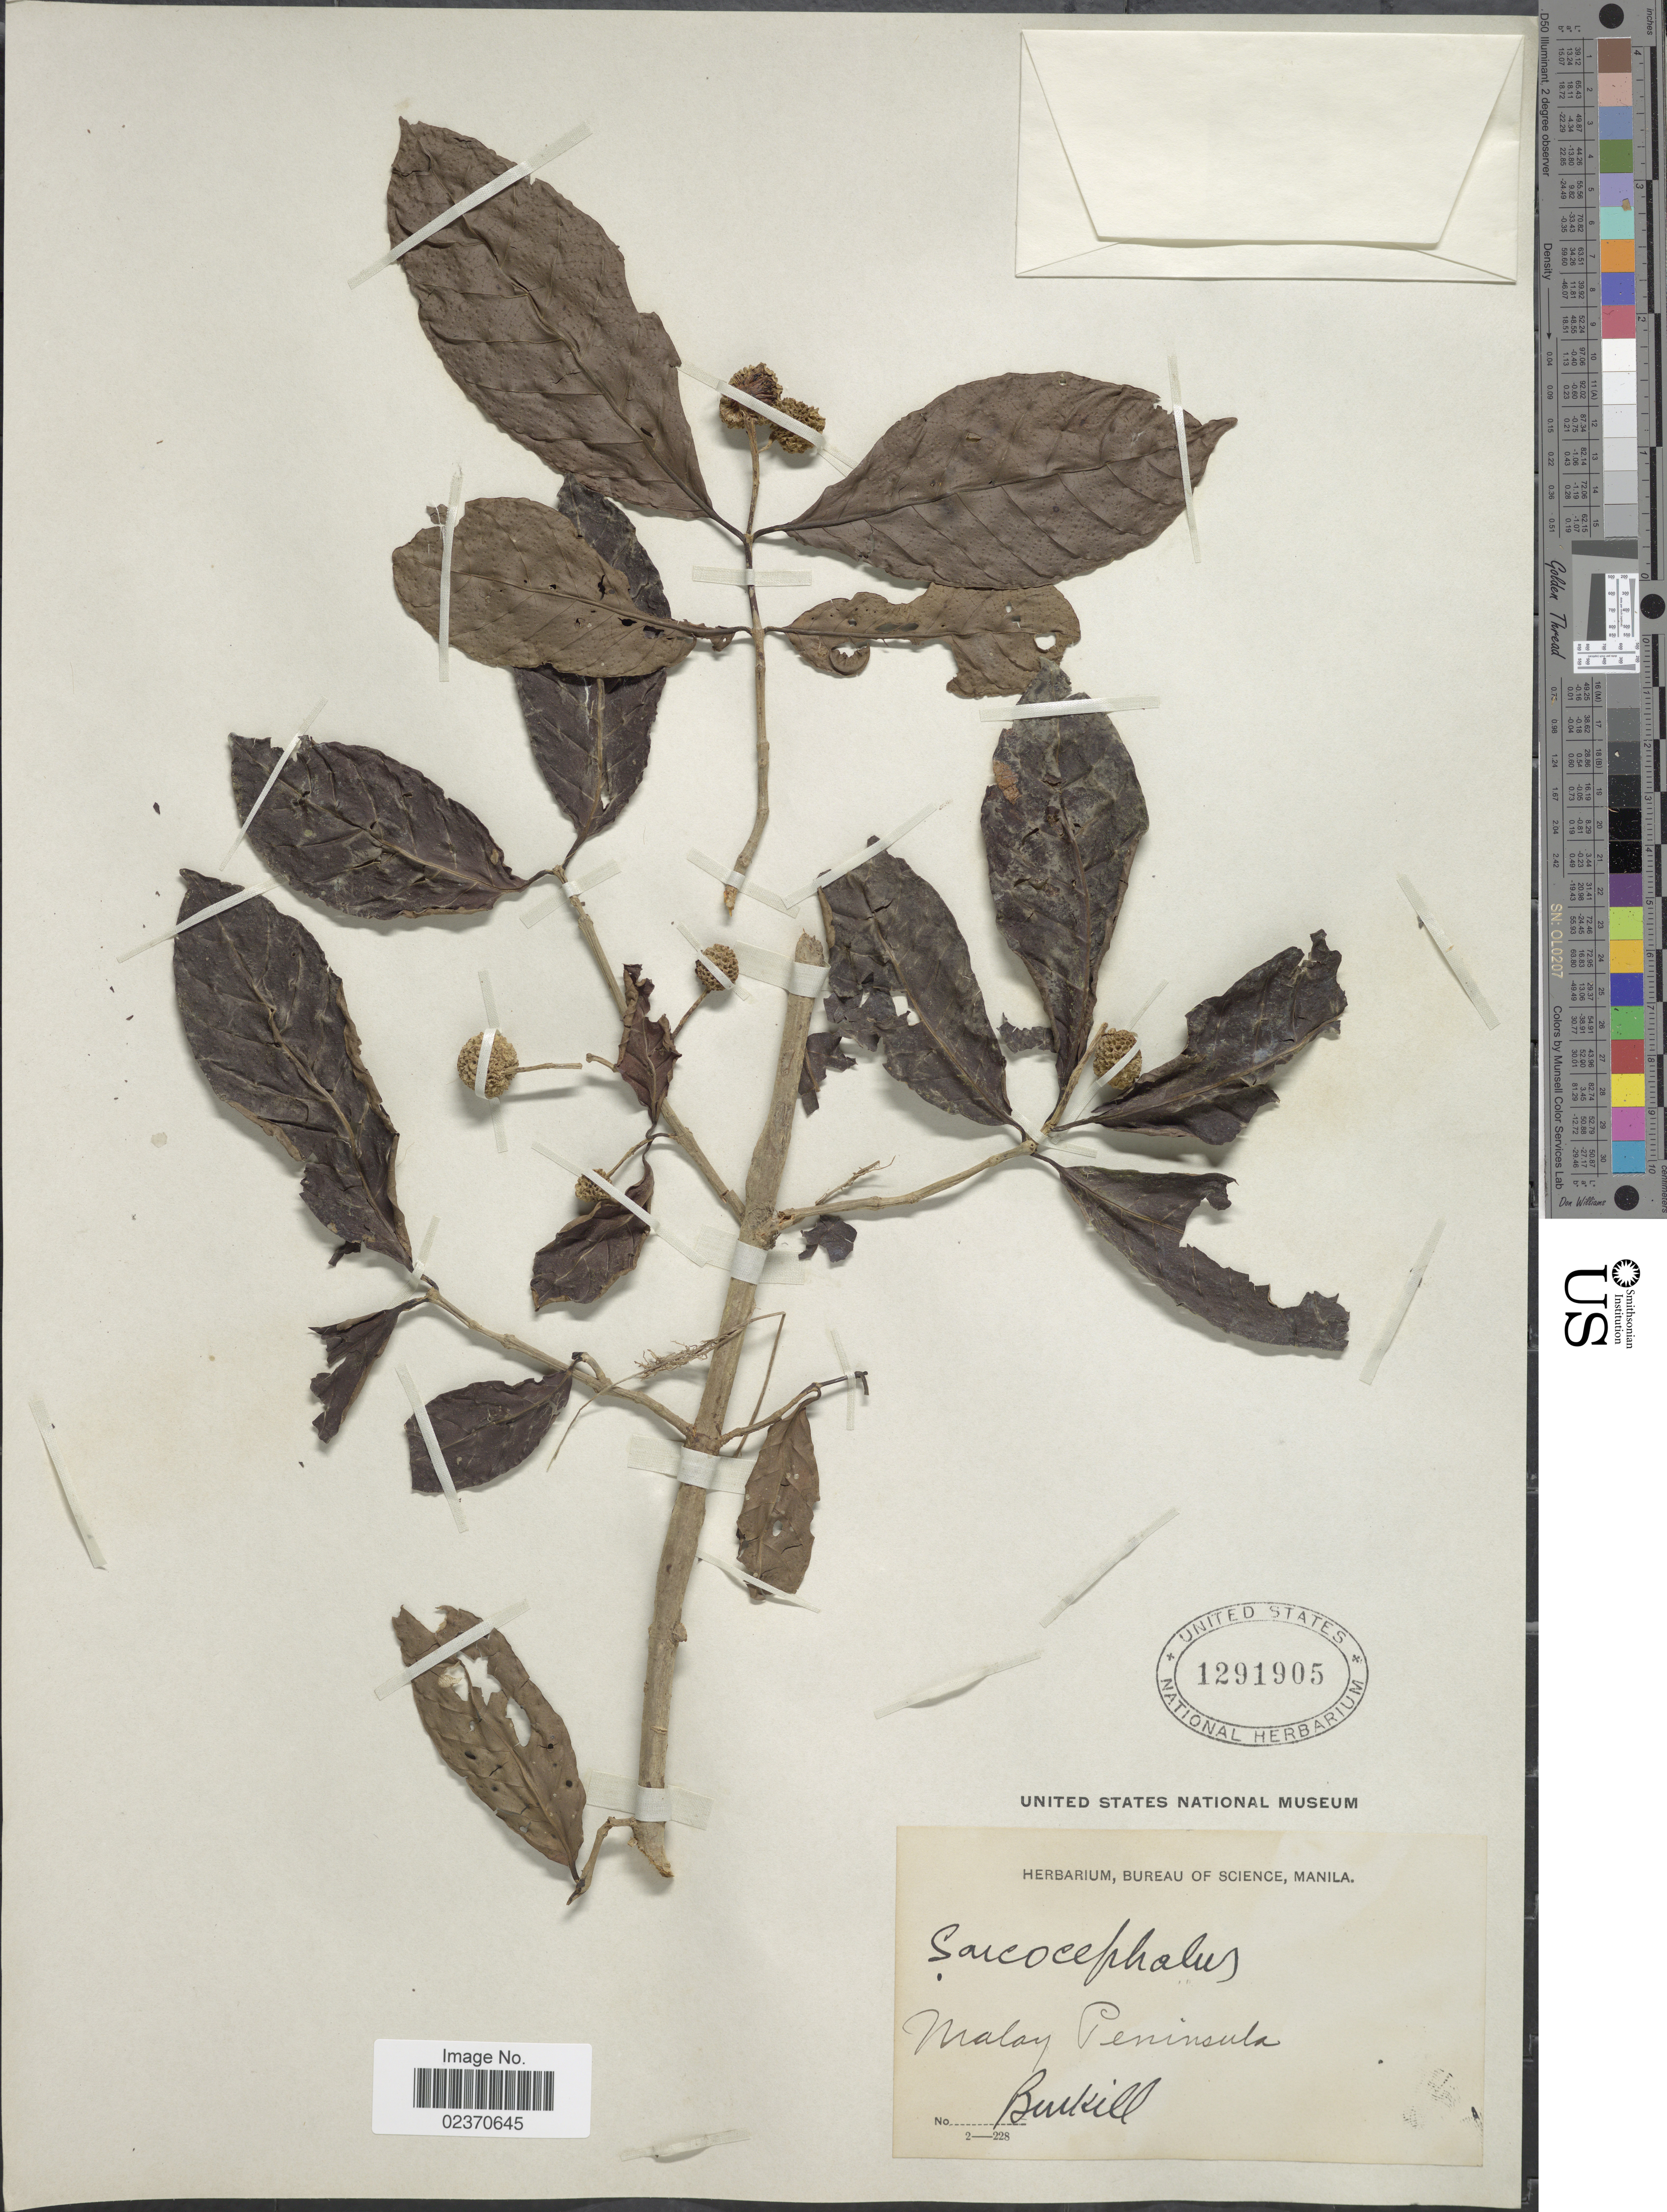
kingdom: Plantae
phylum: Tracheophyta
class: Magnoliopsida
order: Gentianales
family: Rubiaceae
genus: Nauclea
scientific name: Nauclea sp.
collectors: Burkill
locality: Malay Peninsula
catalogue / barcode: US 1291905